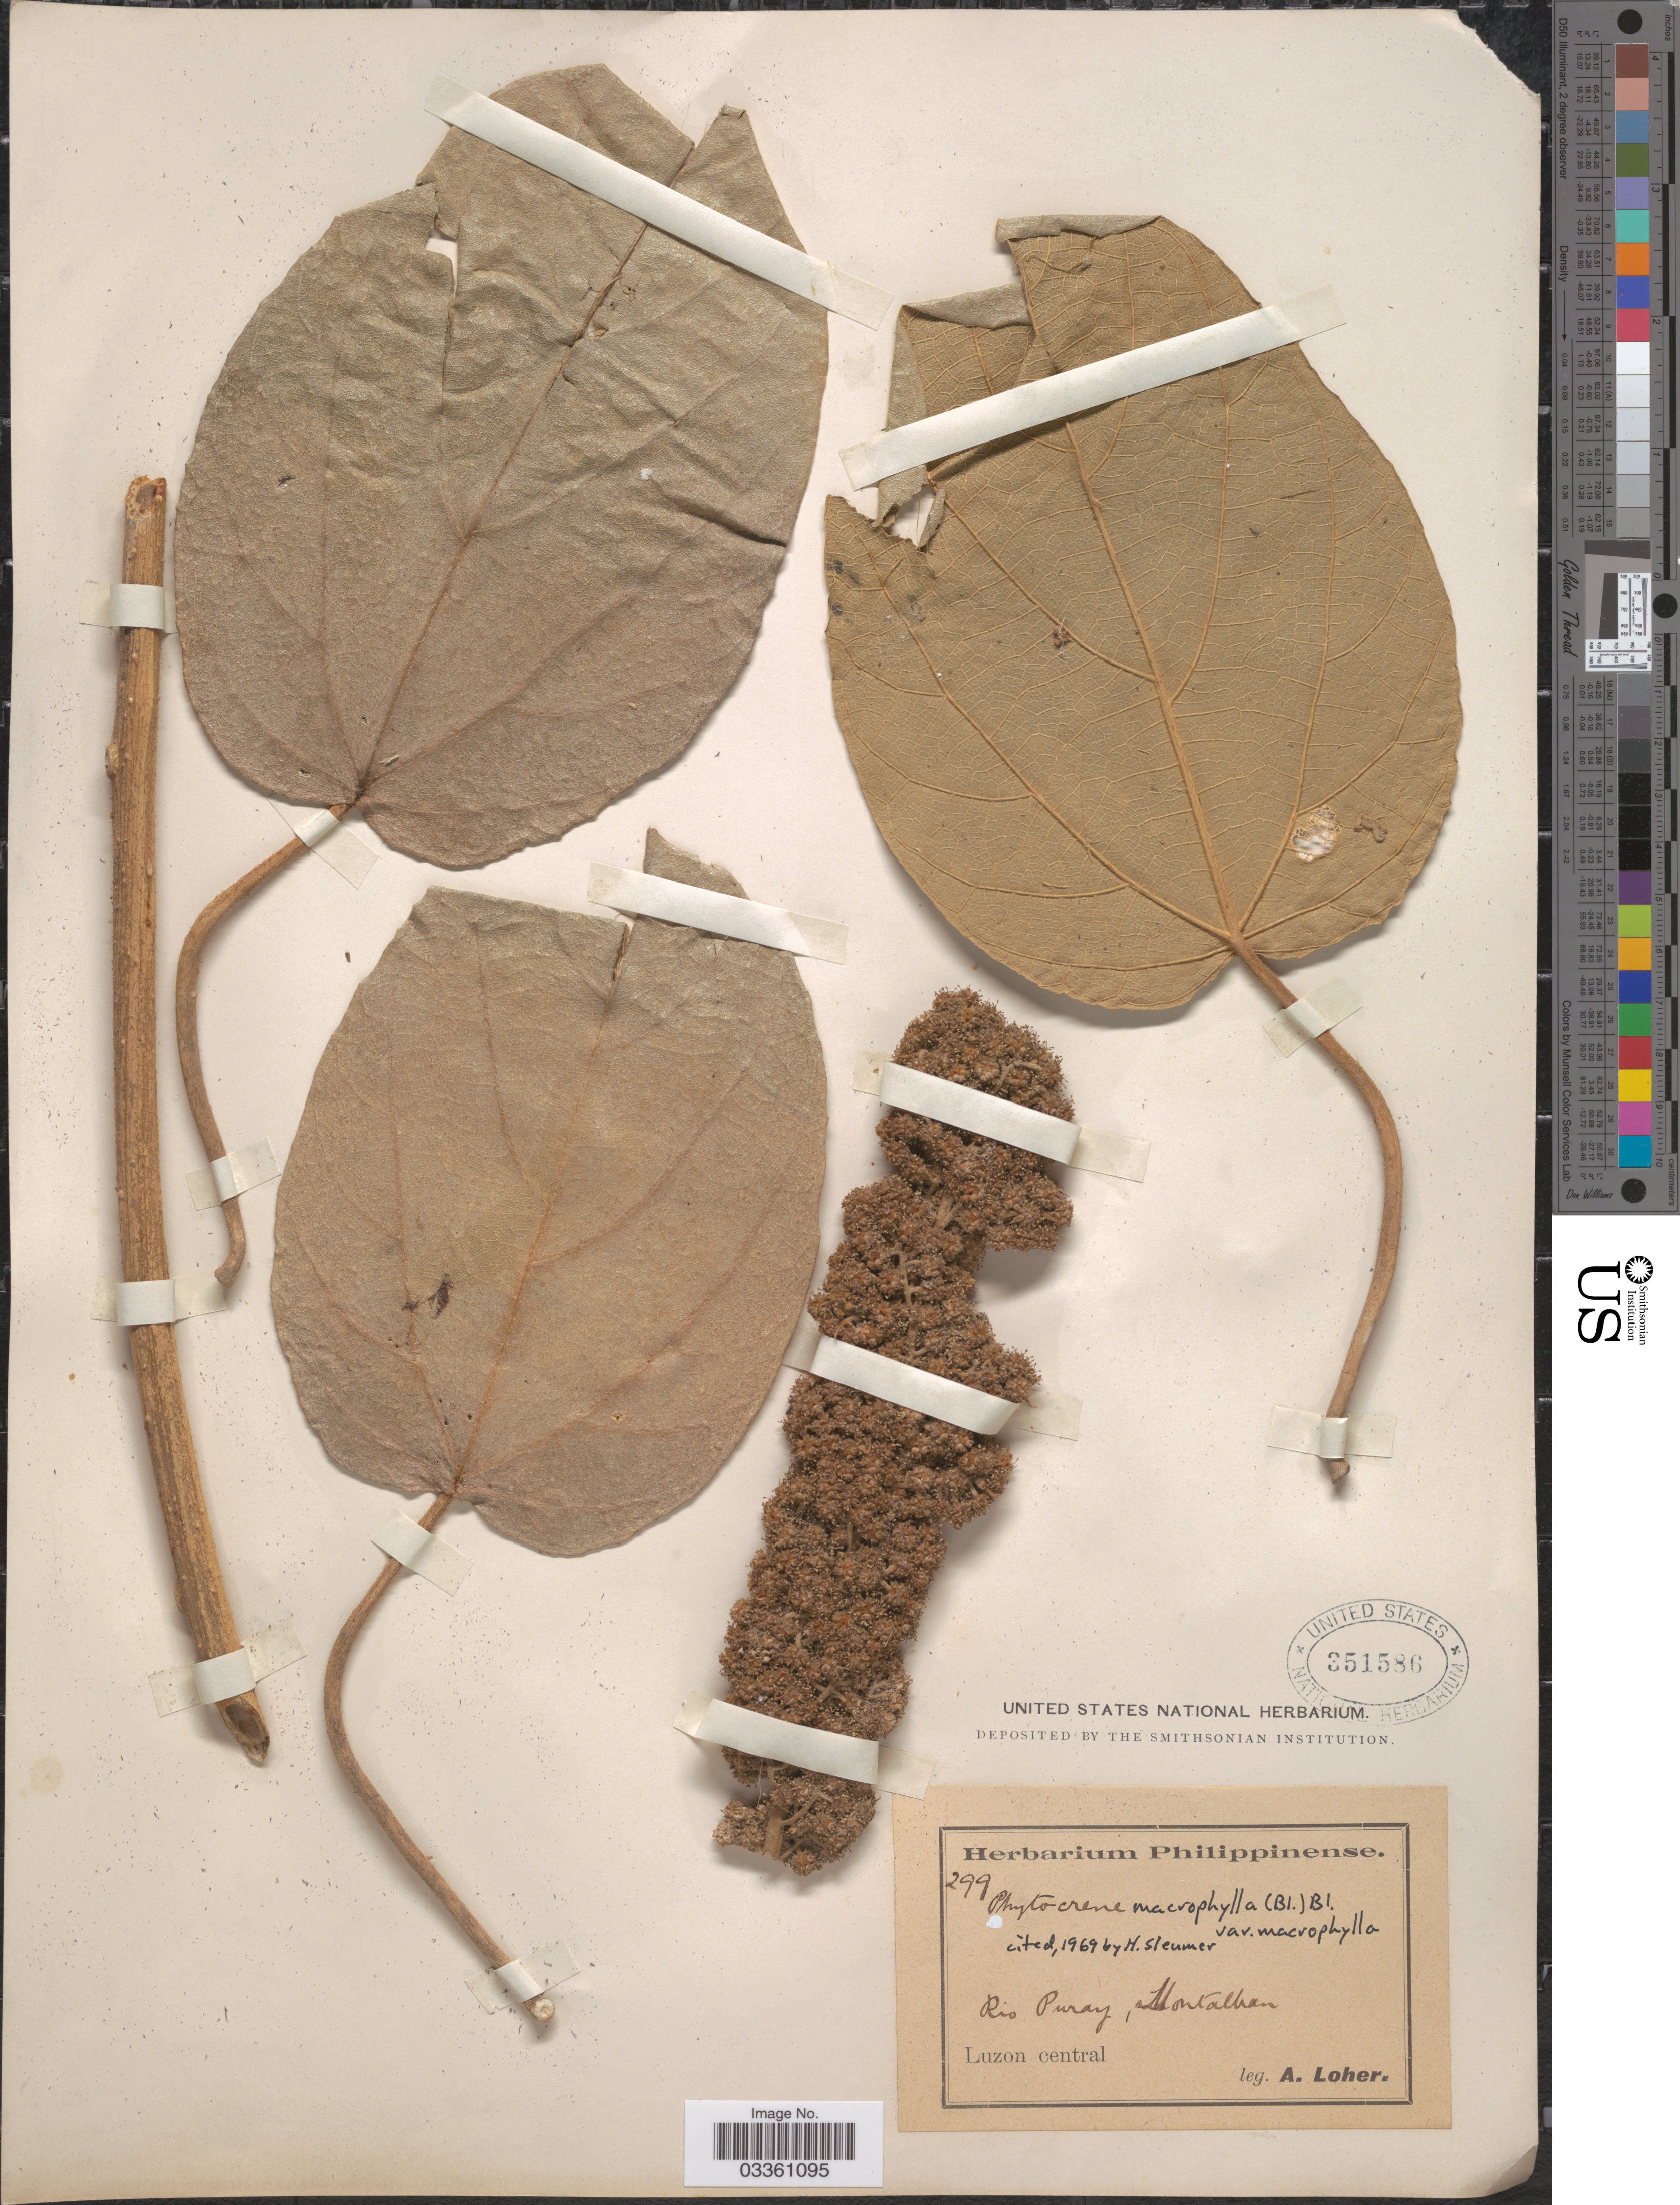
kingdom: Plantae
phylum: Tracheophyta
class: Magnoliopsida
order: Icacinales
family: Icacinaceae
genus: Phytocrene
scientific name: Phytocrene macrophylla var. macrophylla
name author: (Blume) Blume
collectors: A. Loher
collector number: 299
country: Philippines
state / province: Central Luzon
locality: Rio Puray, Montalban. Luzon central.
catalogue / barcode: US 351586